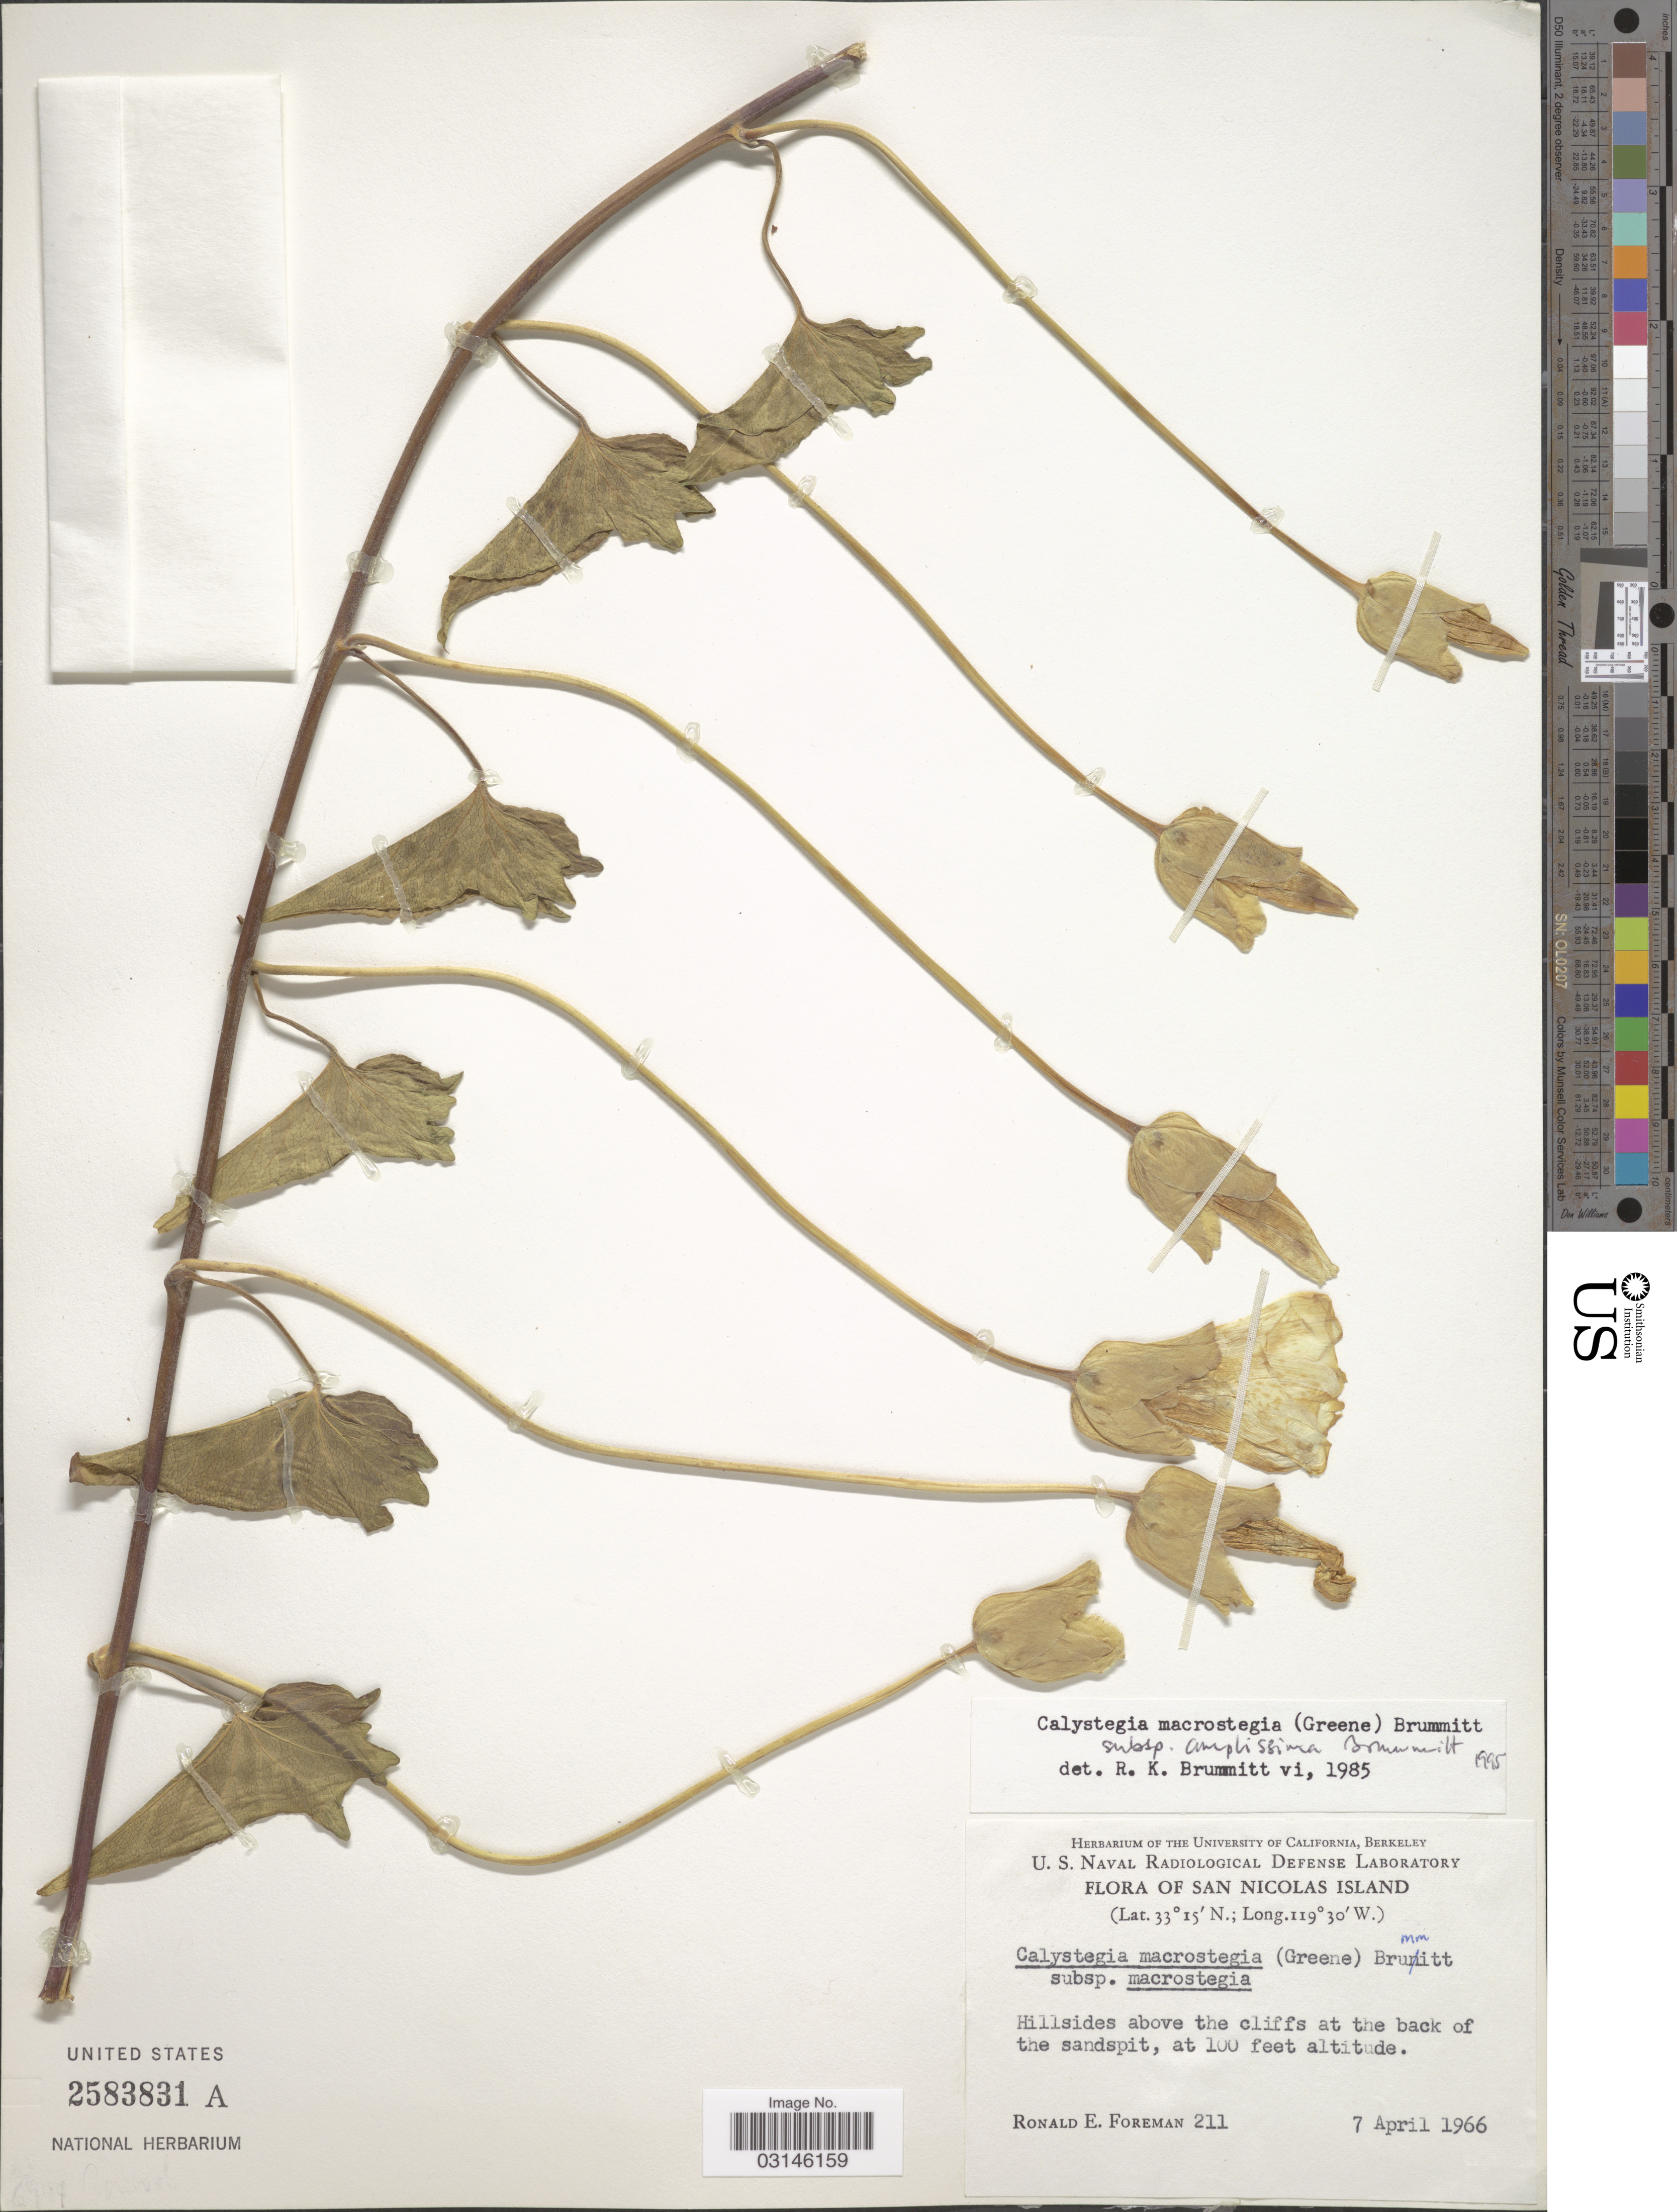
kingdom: Plantae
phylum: Tracheophyta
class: Magnoliopsida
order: Solanales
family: Convolvulaceae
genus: Calystegia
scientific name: Calystegia macrostegia subsp. amplissima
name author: Brummitt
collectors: R. Foreman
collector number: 211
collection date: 1966-04-07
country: United States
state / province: California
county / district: Ventura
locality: San Nicolas Island, Hillsides above the cliffs at the back of the sandspit.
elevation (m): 30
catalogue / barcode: US 2583831A